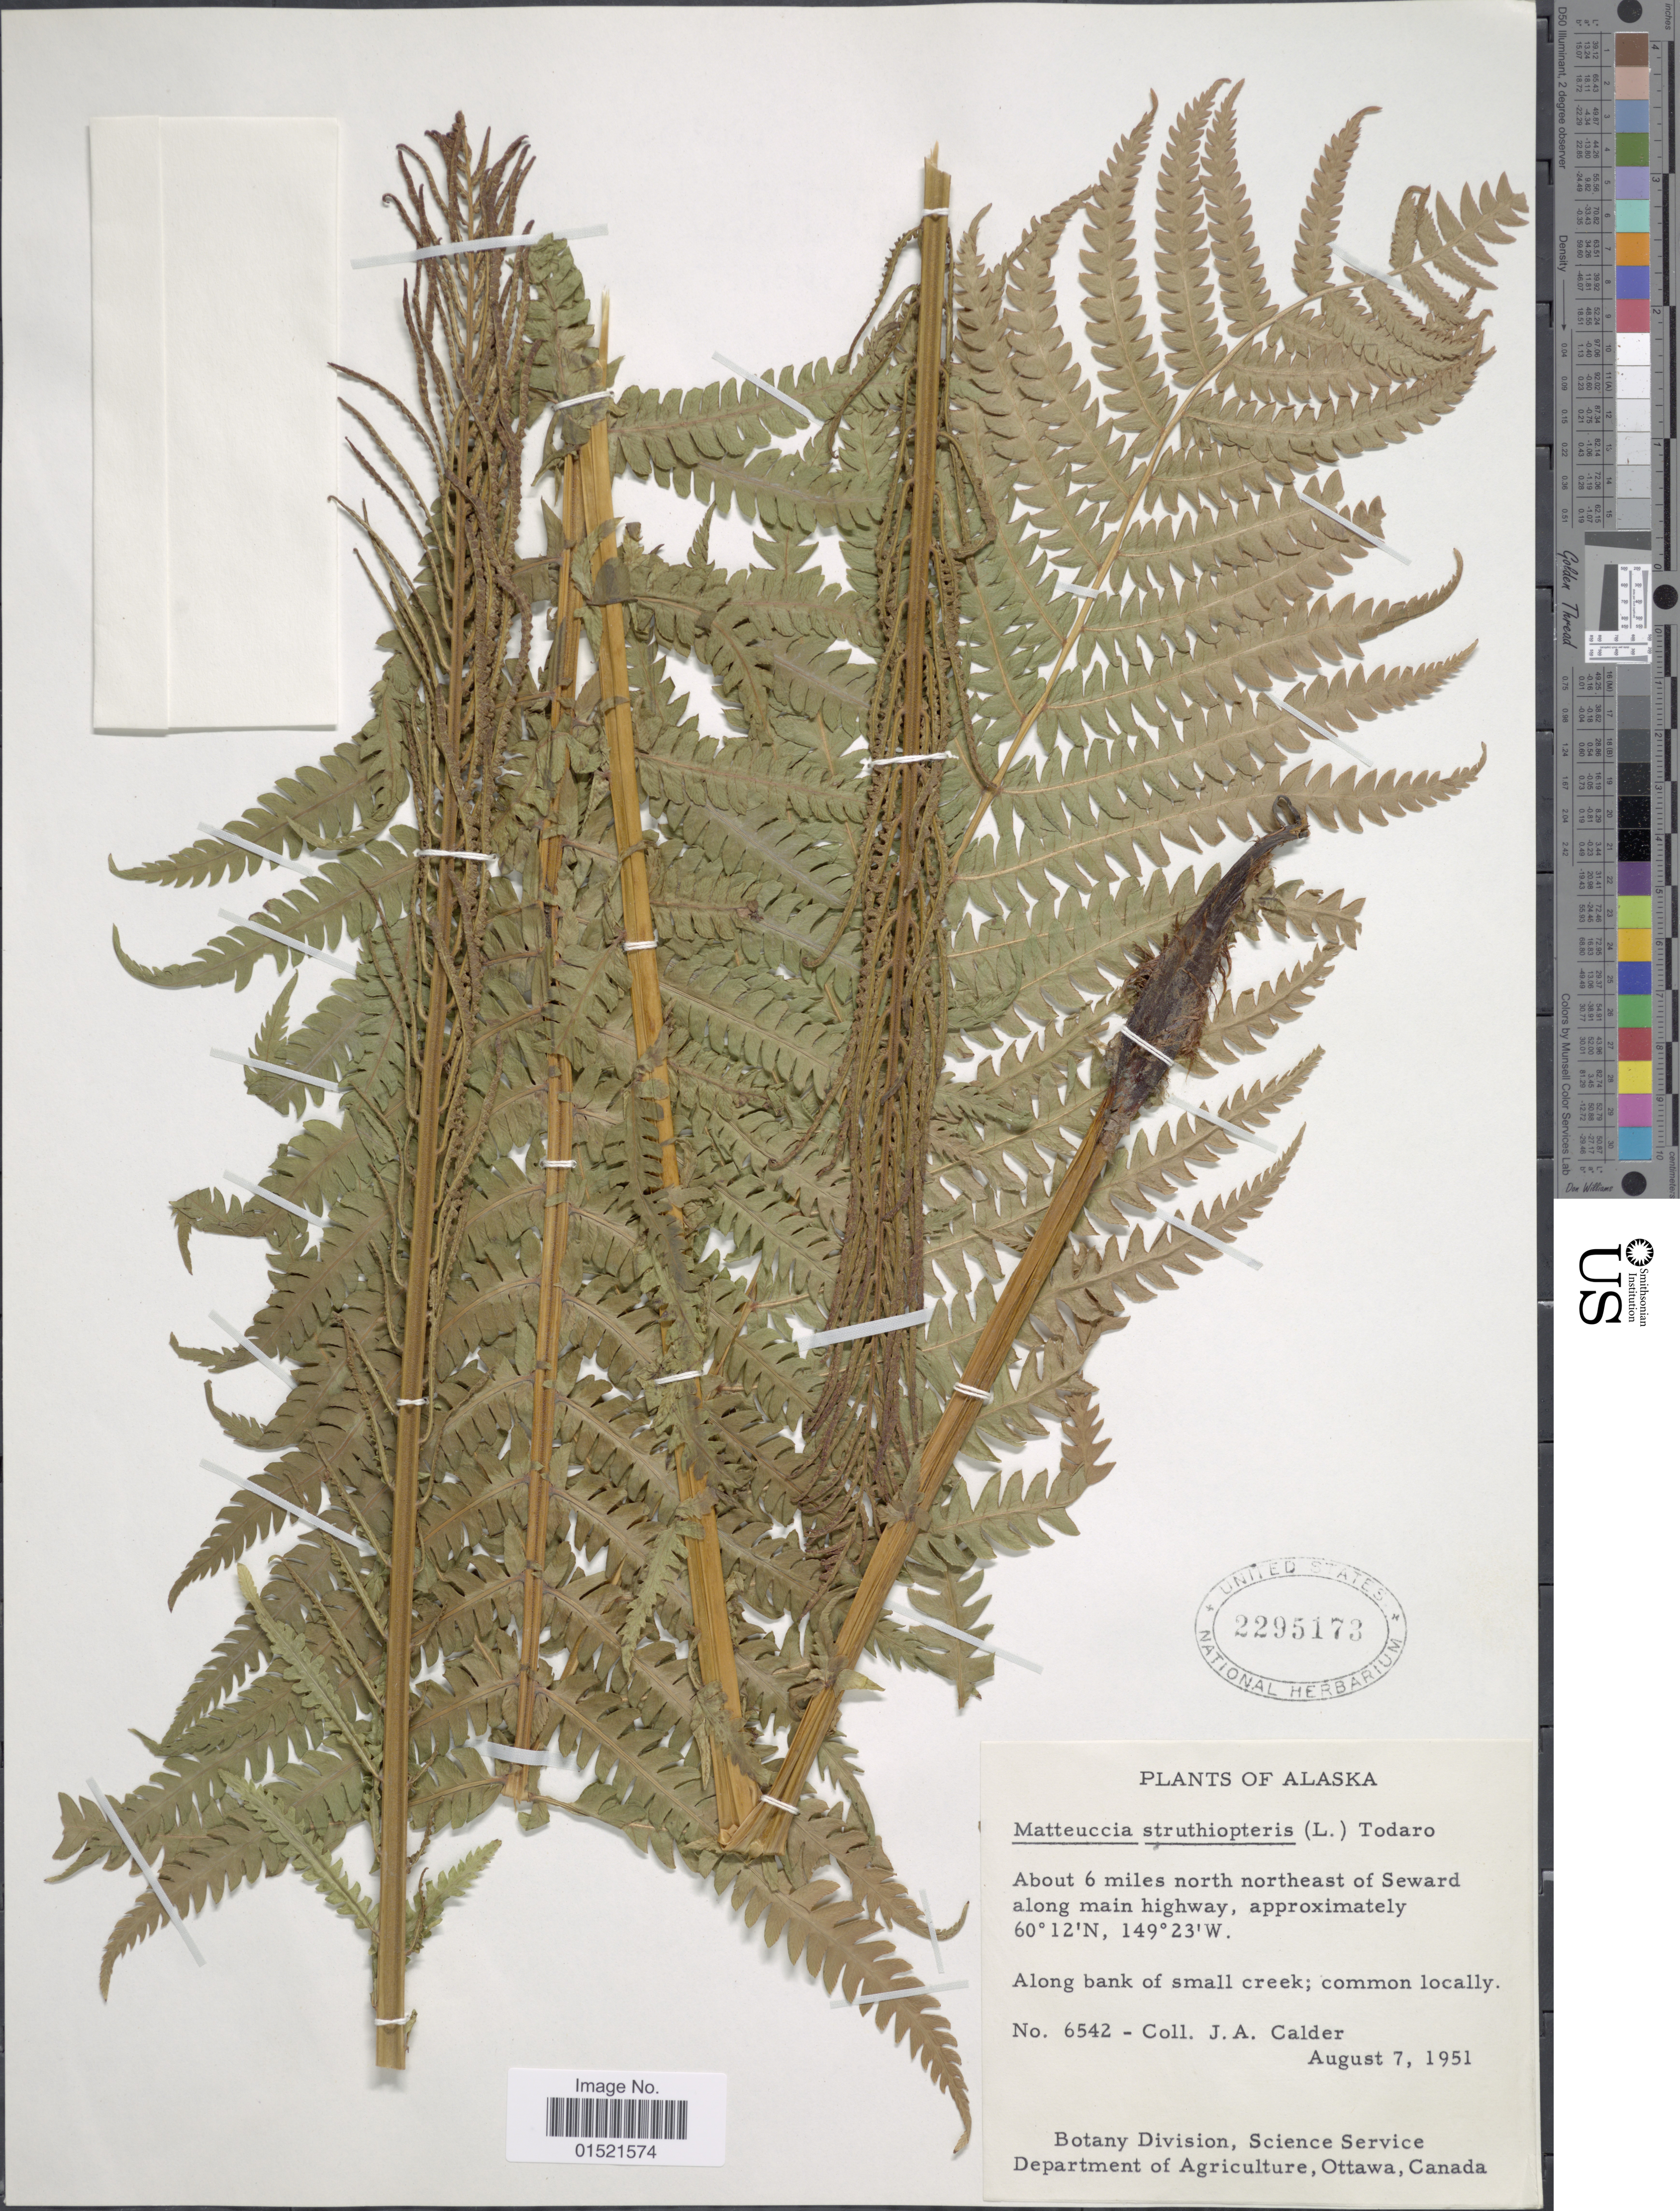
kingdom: Plantae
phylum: Tracheophyta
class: Polypodiopsida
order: Polypodiales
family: Onocleaceae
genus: Matteuccia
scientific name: Matteuccia struthiopteris var. pensylvanica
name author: (Willd.) C.V. Morton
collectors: J. A. Calder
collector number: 6542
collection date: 1951-08-07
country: United States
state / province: Alaska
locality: About 6 miles north northeast of Seward along main highway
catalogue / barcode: US 2295173